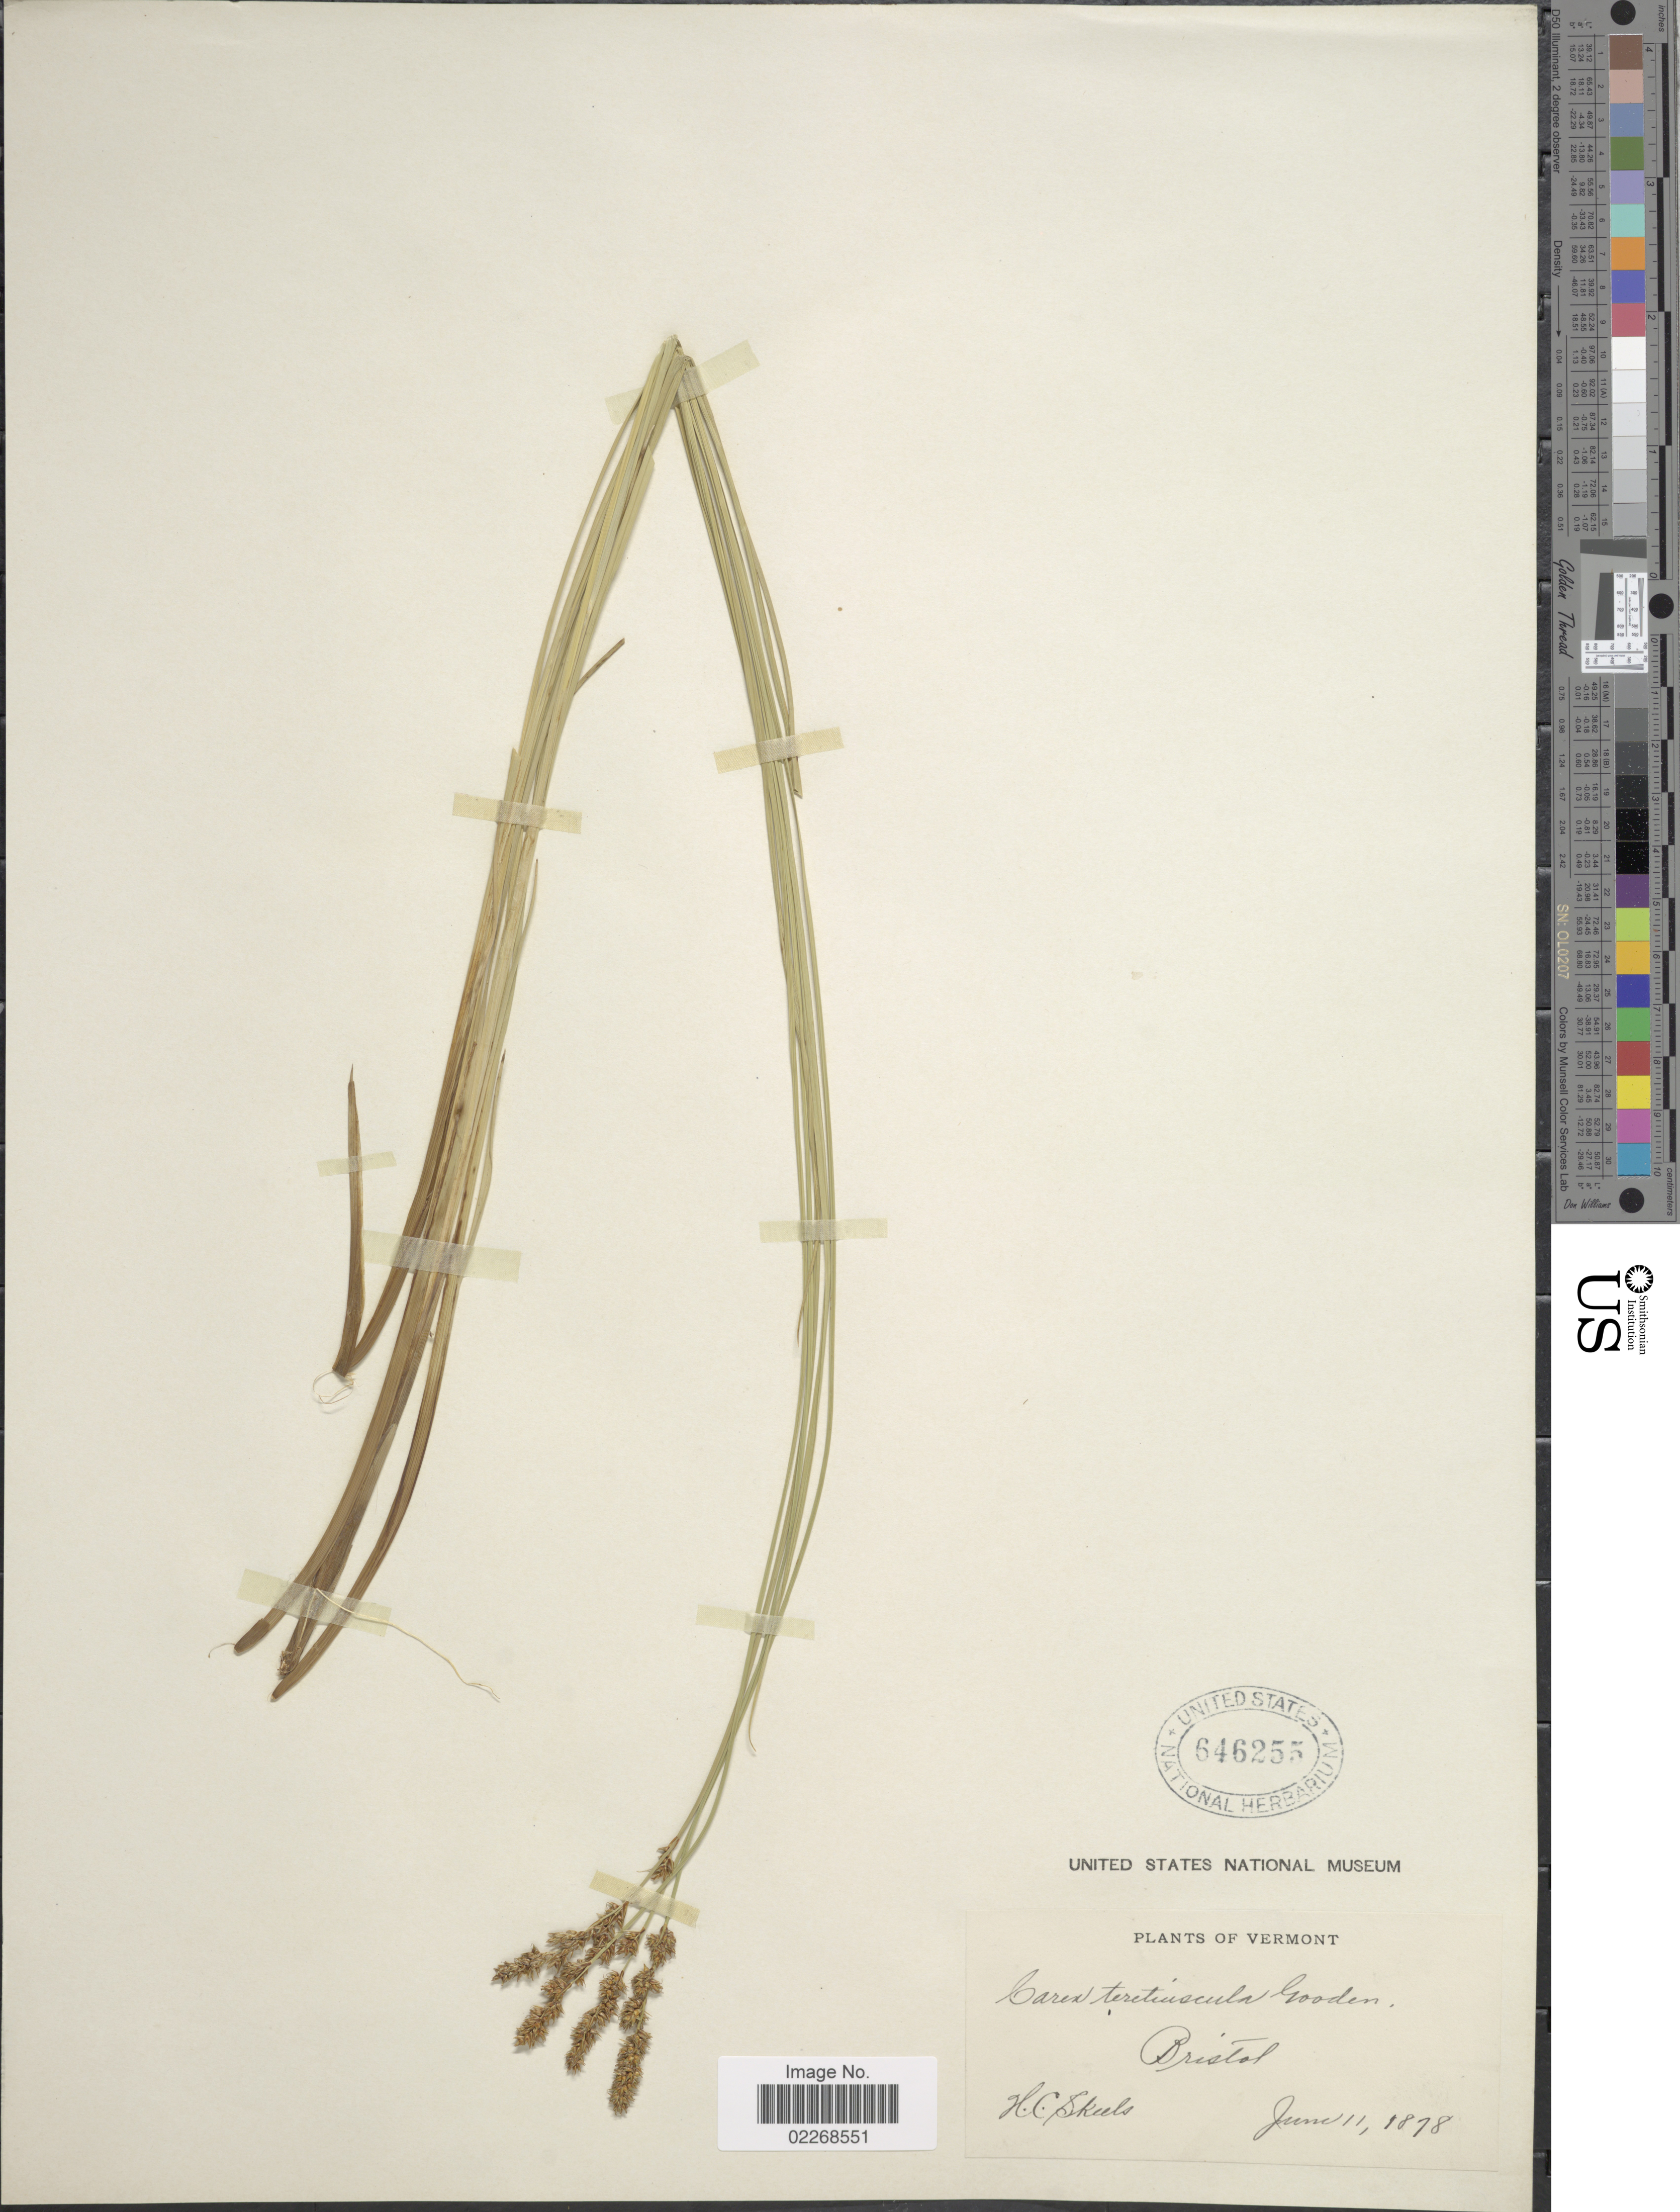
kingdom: Plantae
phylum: Tracheophyta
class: Liliopsida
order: Poales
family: Cyperaceae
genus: Carex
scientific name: Carex diandra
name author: Schrank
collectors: H. Skeels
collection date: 1878-06-11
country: United States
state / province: Vermont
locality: Bristol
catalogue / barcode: US 646255